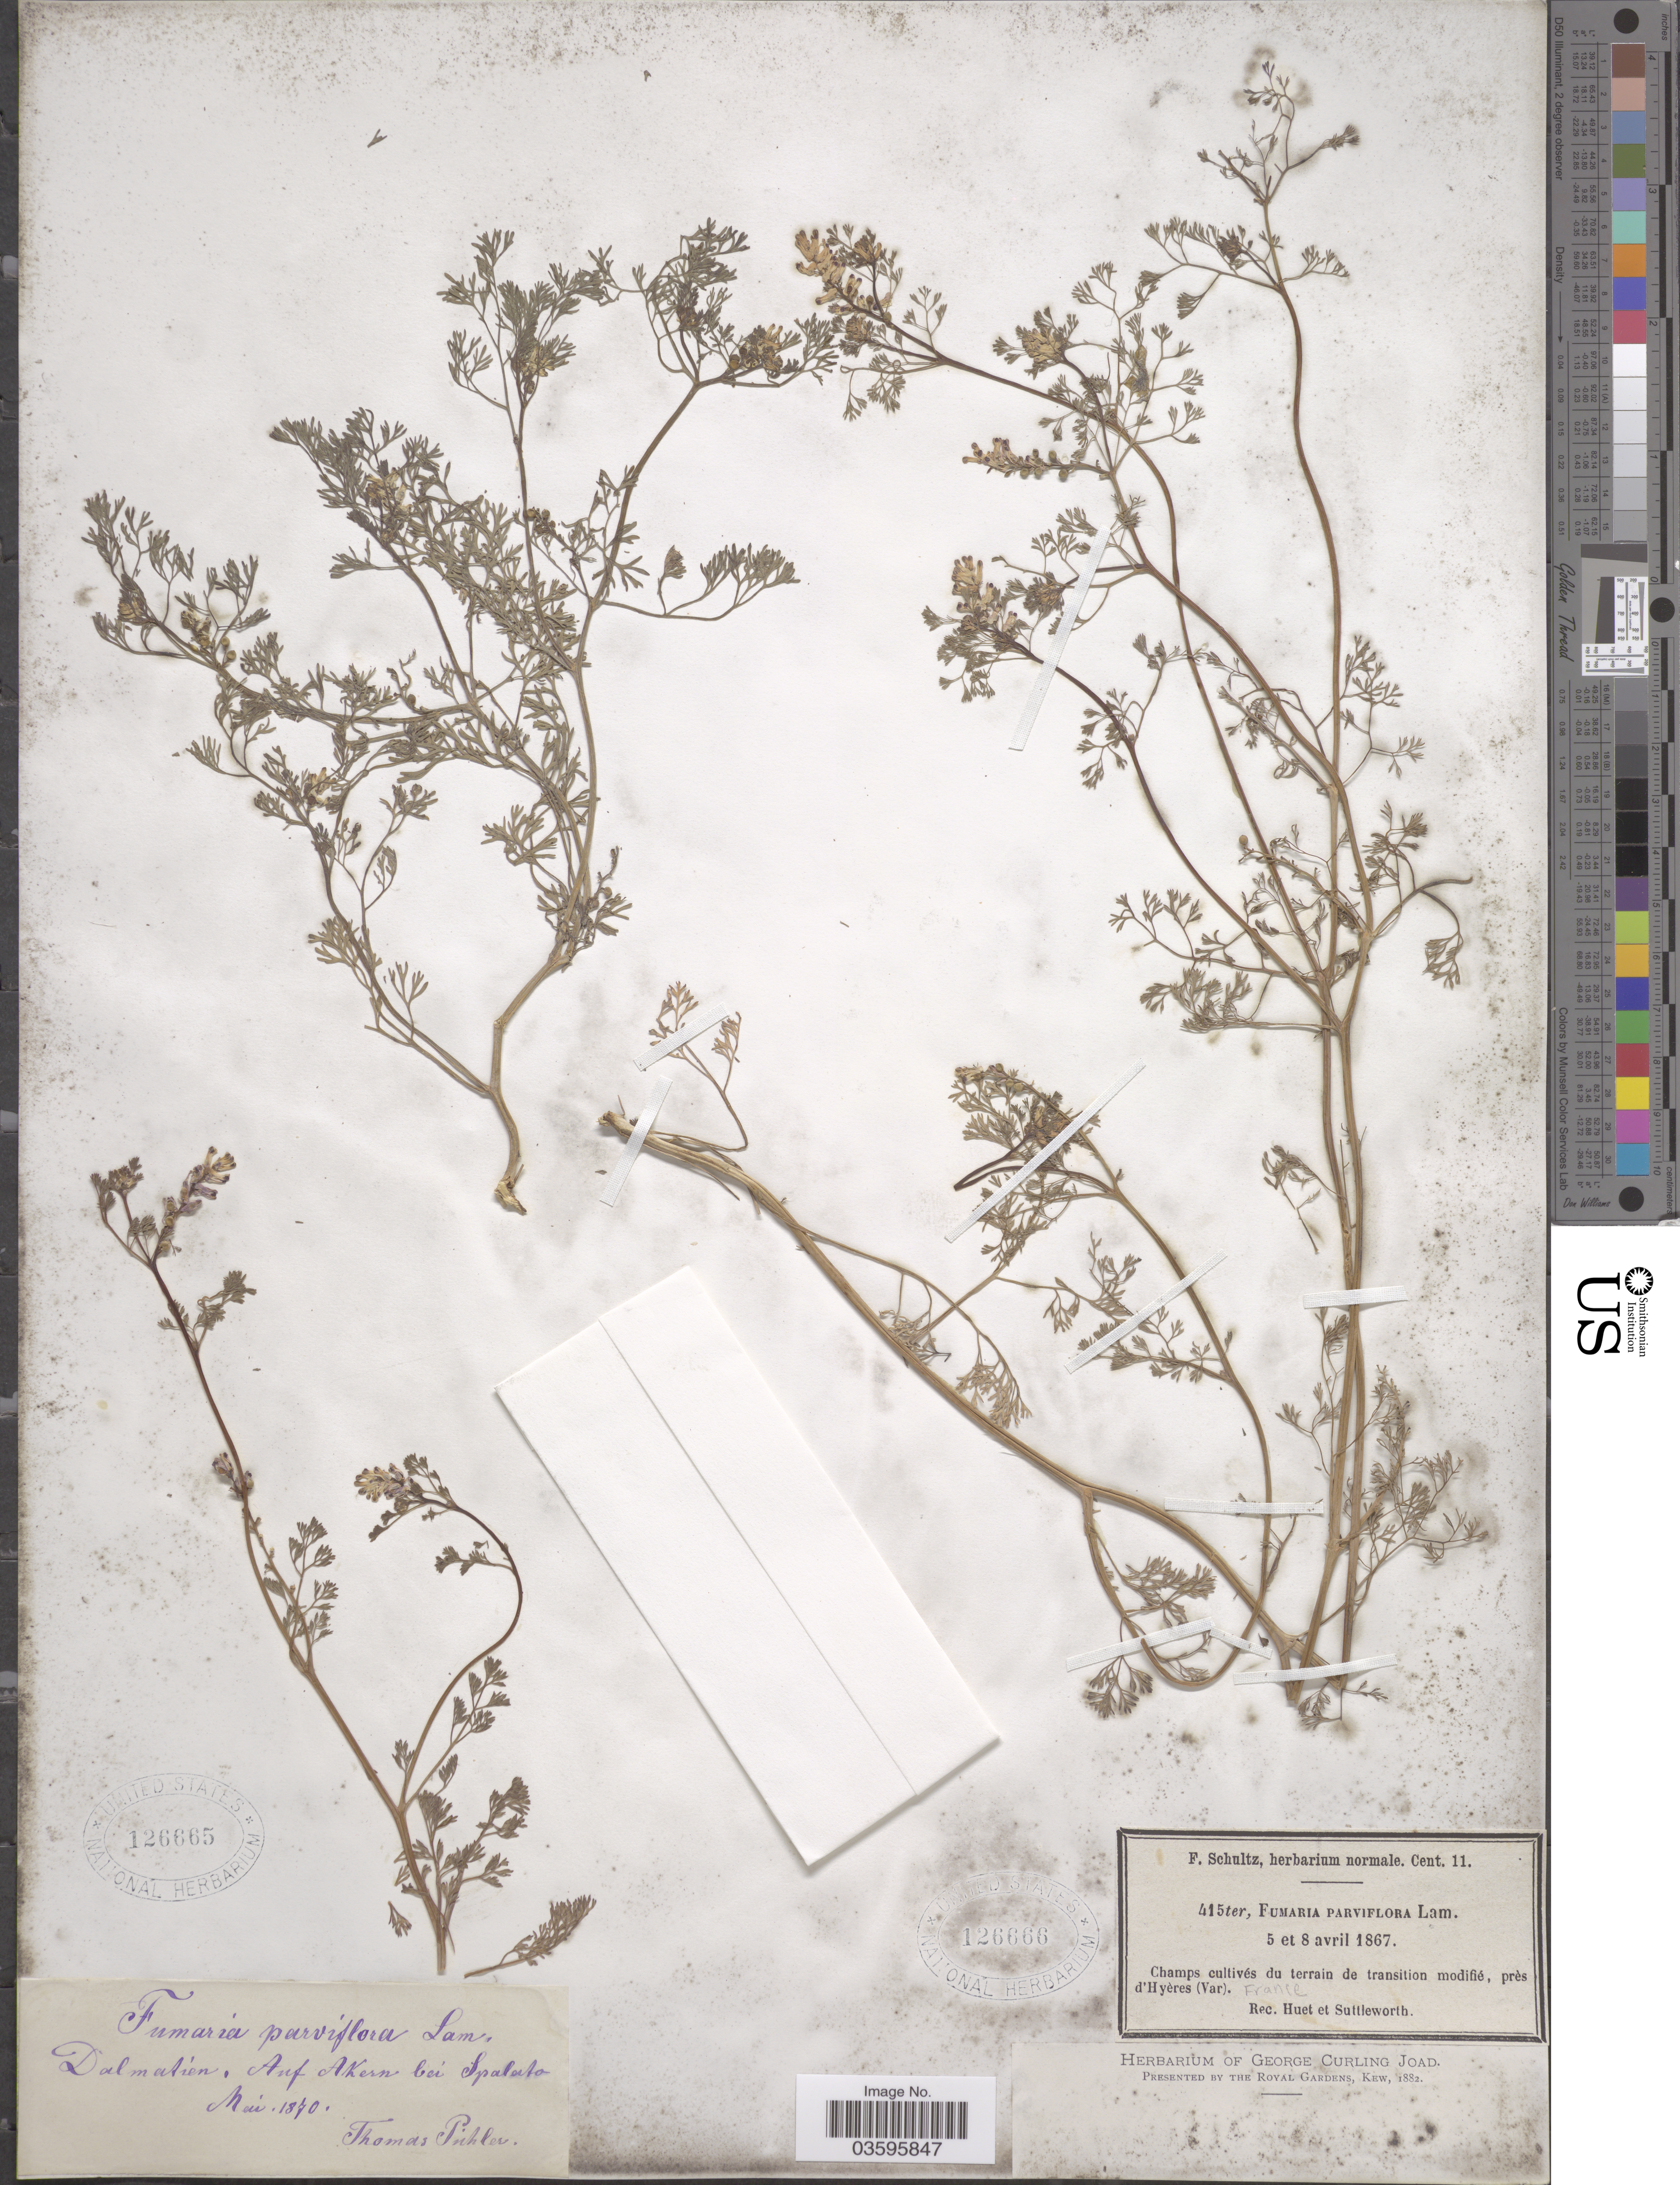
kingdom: Plantae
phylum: Tracheophyta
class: Magnoliopsida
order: Ranunculales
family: Papaveraceae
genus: Fumaria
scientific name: Fumaria parviflora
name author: Lam.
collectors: T. Pichler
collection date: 1870-05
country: Croatia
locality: Dalmatien, Auf Akern bei Spalato.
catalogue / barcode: US 126665